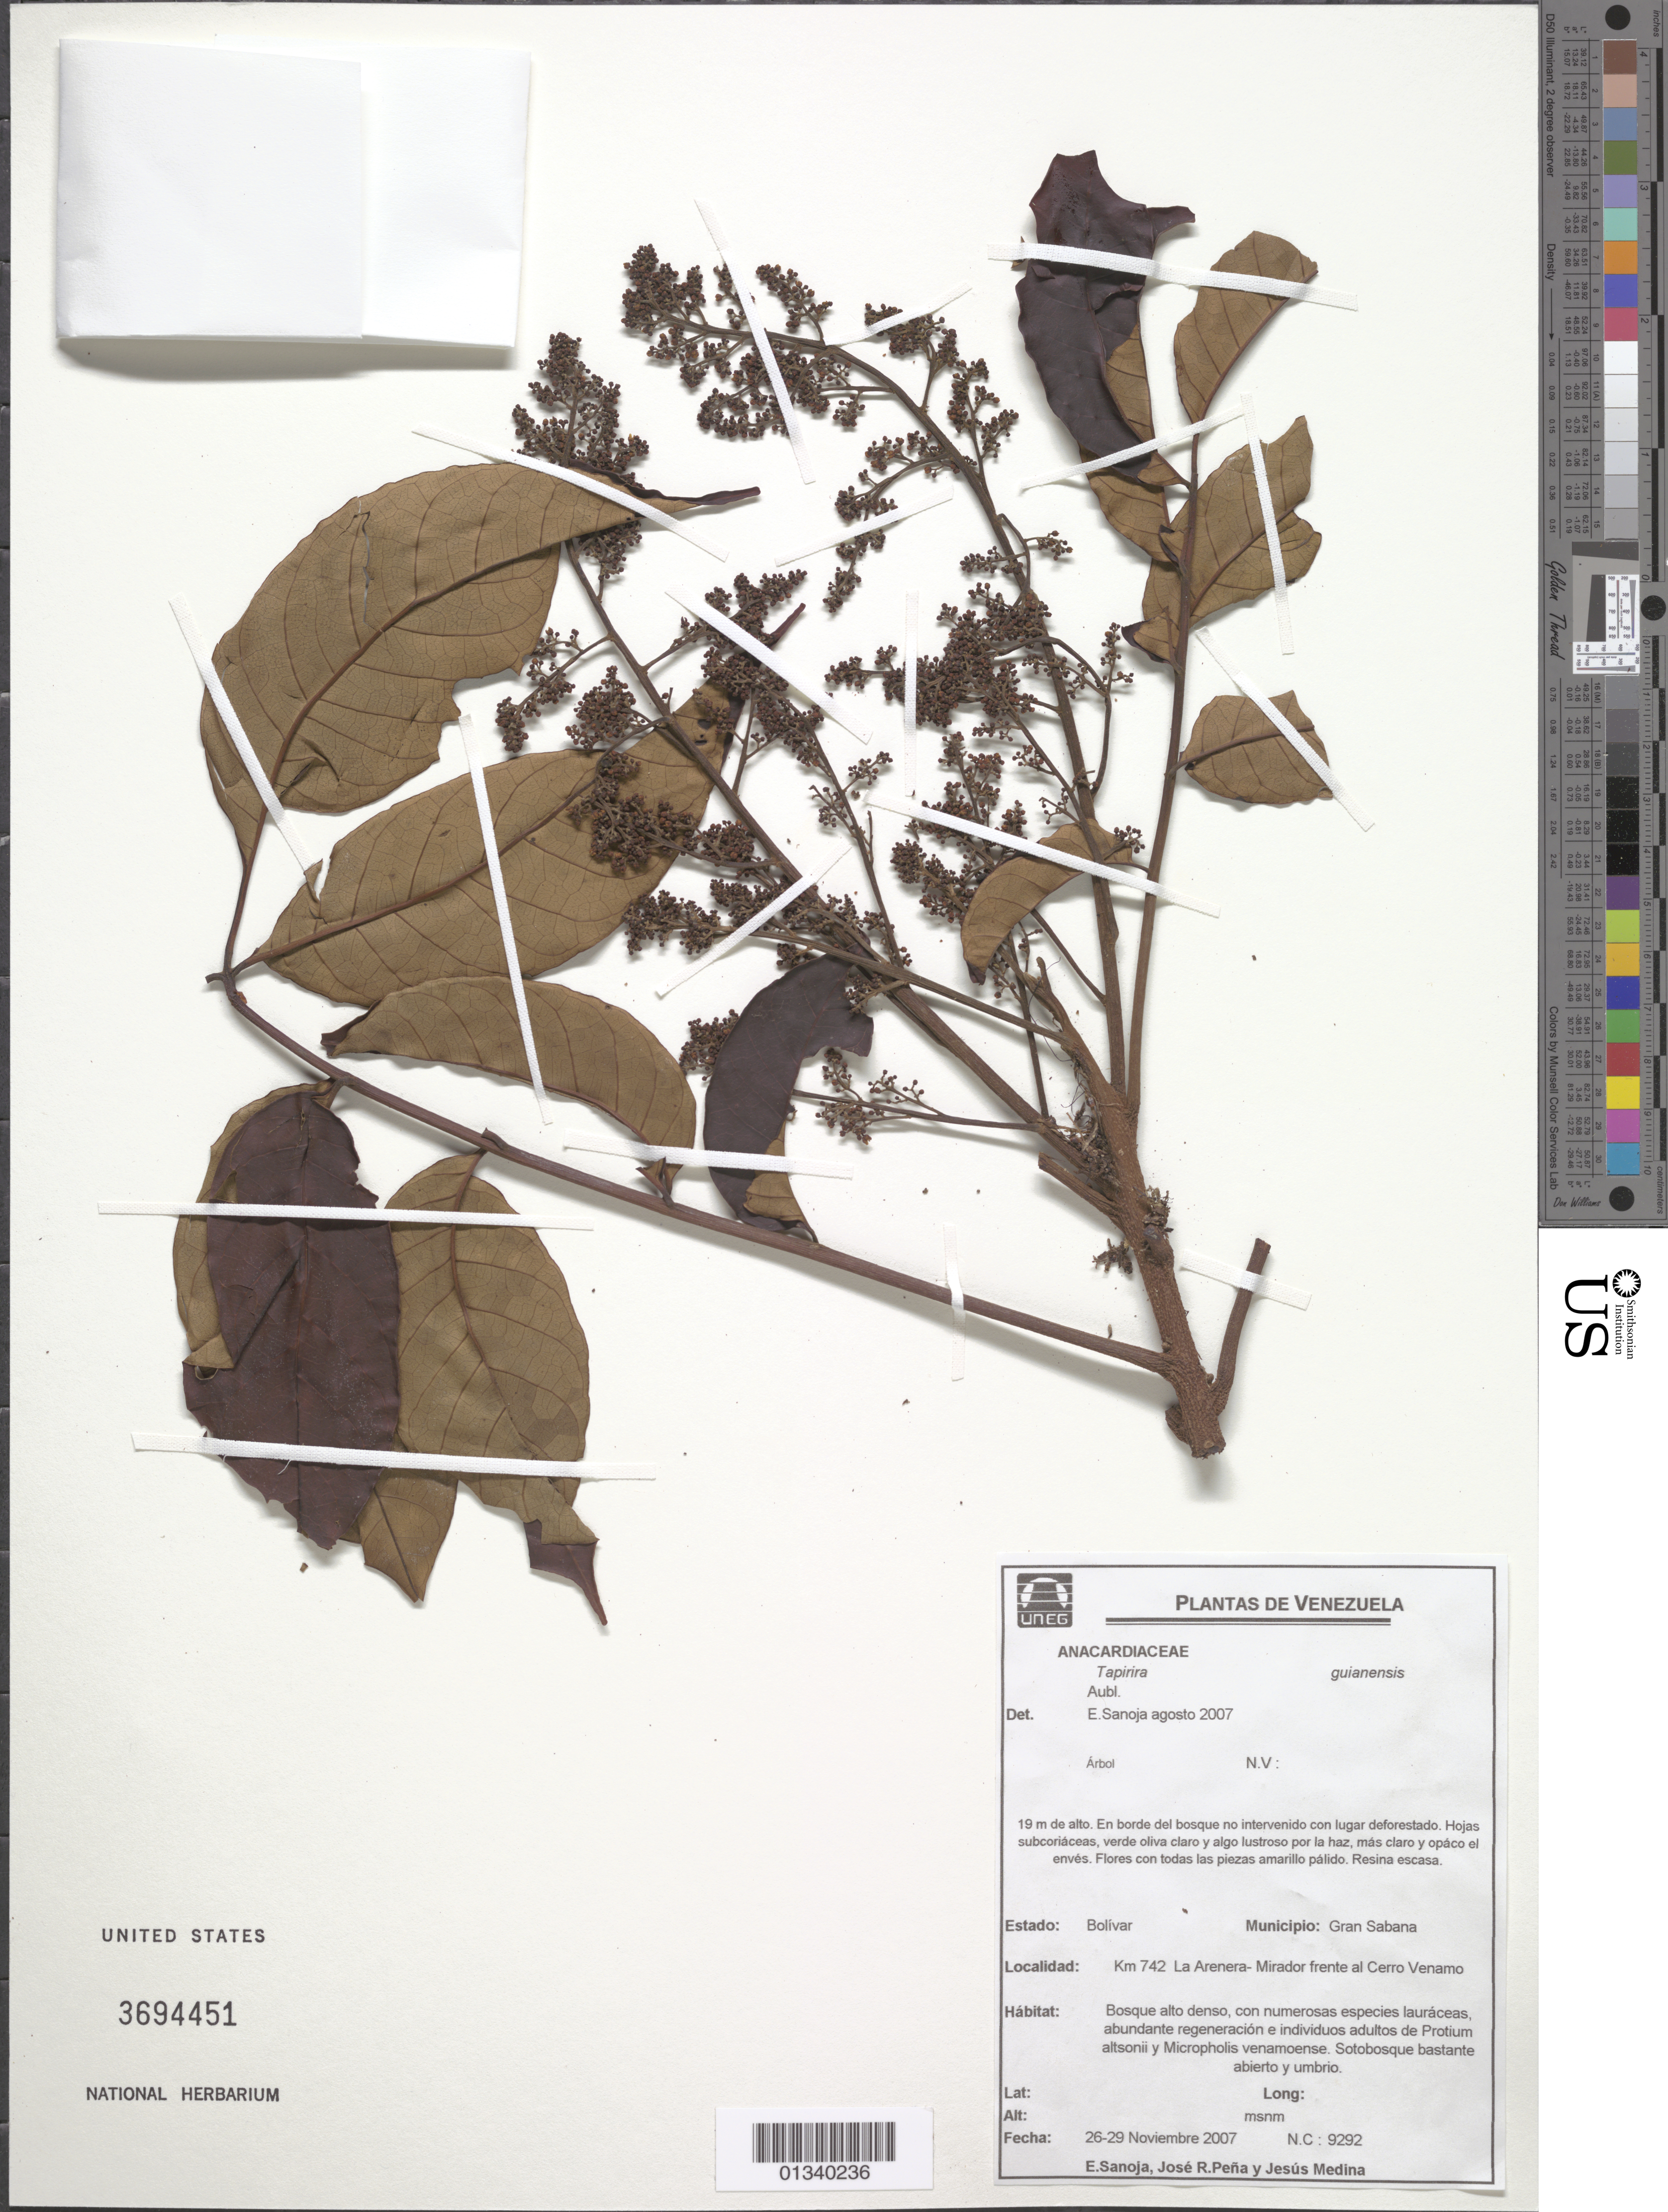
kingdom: Plantae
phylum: Tracheophyta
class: Magnoliopsida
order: Sapindales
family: Anacardiaceae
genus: Tapirira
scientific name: Tapirira guianensis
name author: Aubl.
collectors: E. Sanoja, J. Pena, J. Medina & L. Salazar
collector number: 9292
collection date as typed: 26-29 November 2007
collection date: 2007-11-26/2007-11-29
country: Venezuela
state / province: Bolivar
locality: Sifontes; Km 742 La Arenera - Mirado frente a Cerro Venamo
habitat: Bosque alto denso, con numerosas especies lauraceas, abundante regeneracion e individuos adultos de Protium altsonii y Micropholis venamoense. Sotobosque bastante abierto y umbrio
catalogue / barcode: US 3694451